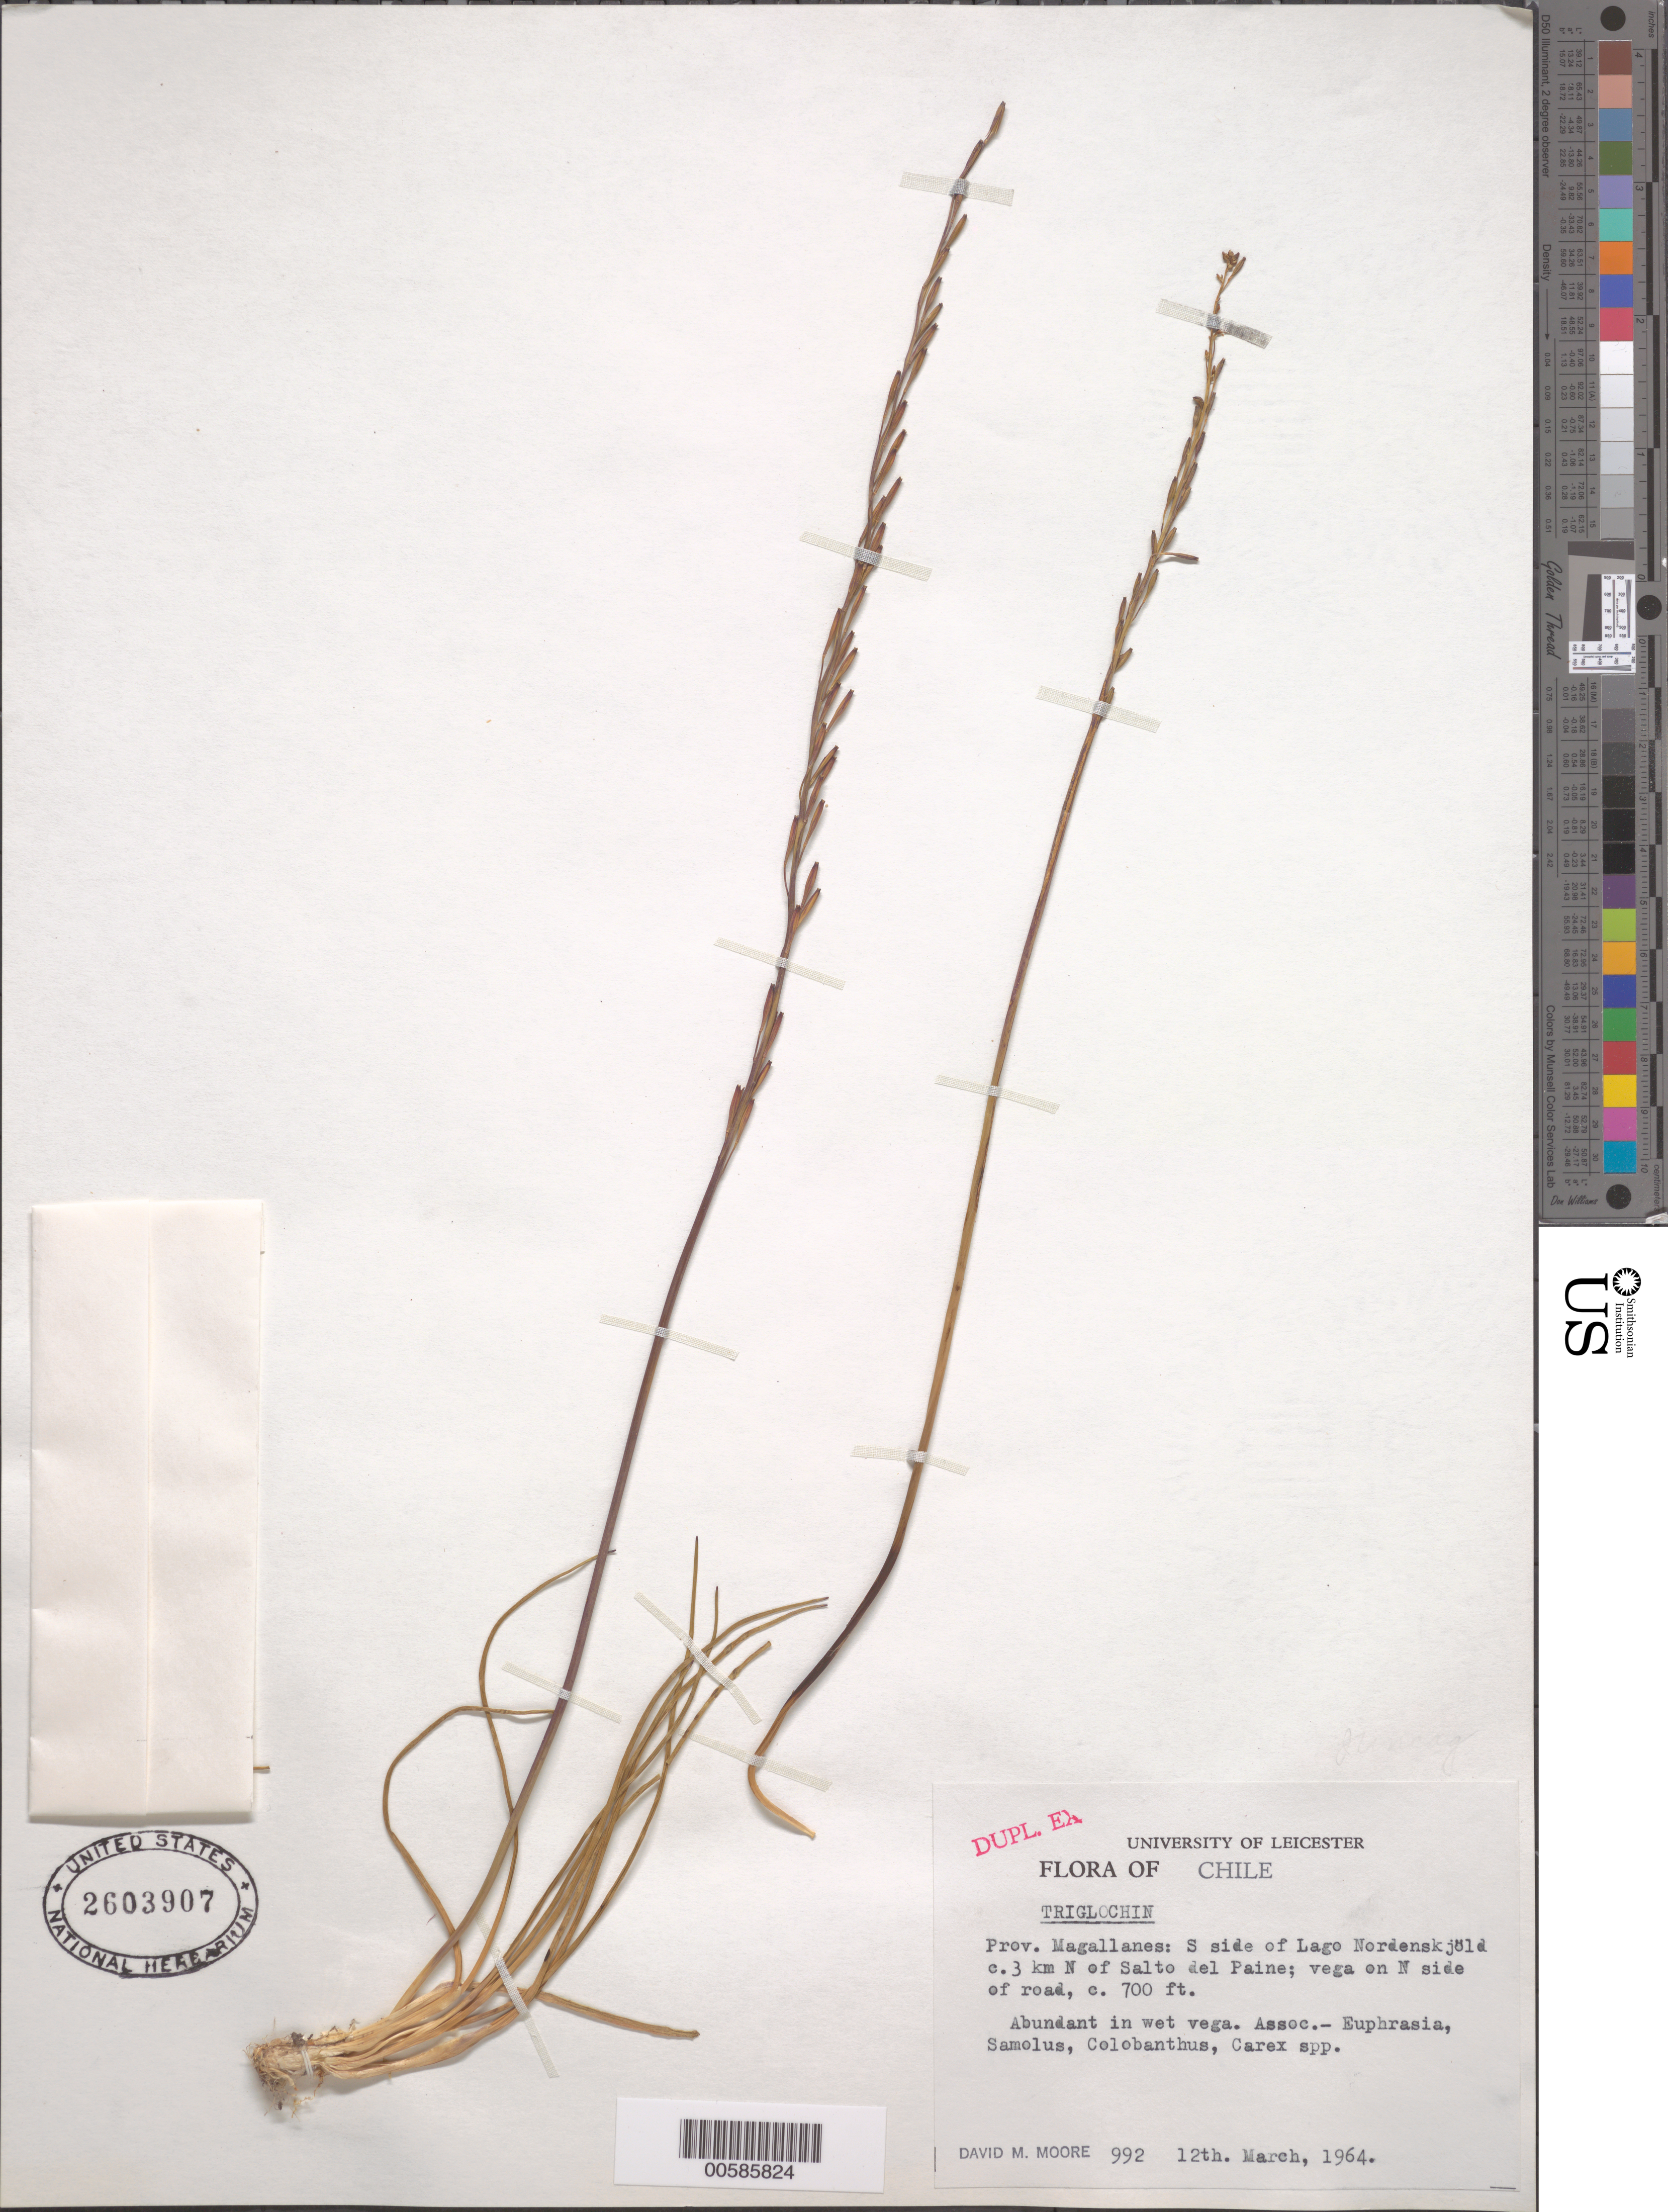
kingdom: Plantae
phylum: Tracheophyta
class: Liliopsida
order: Alismatales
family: Juncaginaceae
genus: Triglochin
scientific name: Triglochin sp.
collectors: D. Moore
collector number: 992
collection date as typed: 12 Mar 1964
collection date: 1964-03-12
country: Chile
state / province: Magallanes y de la Antártica Chilena (XII)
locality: S side of Lago Nordenskjold, N of Salto del Paine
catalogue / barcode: US 2603907